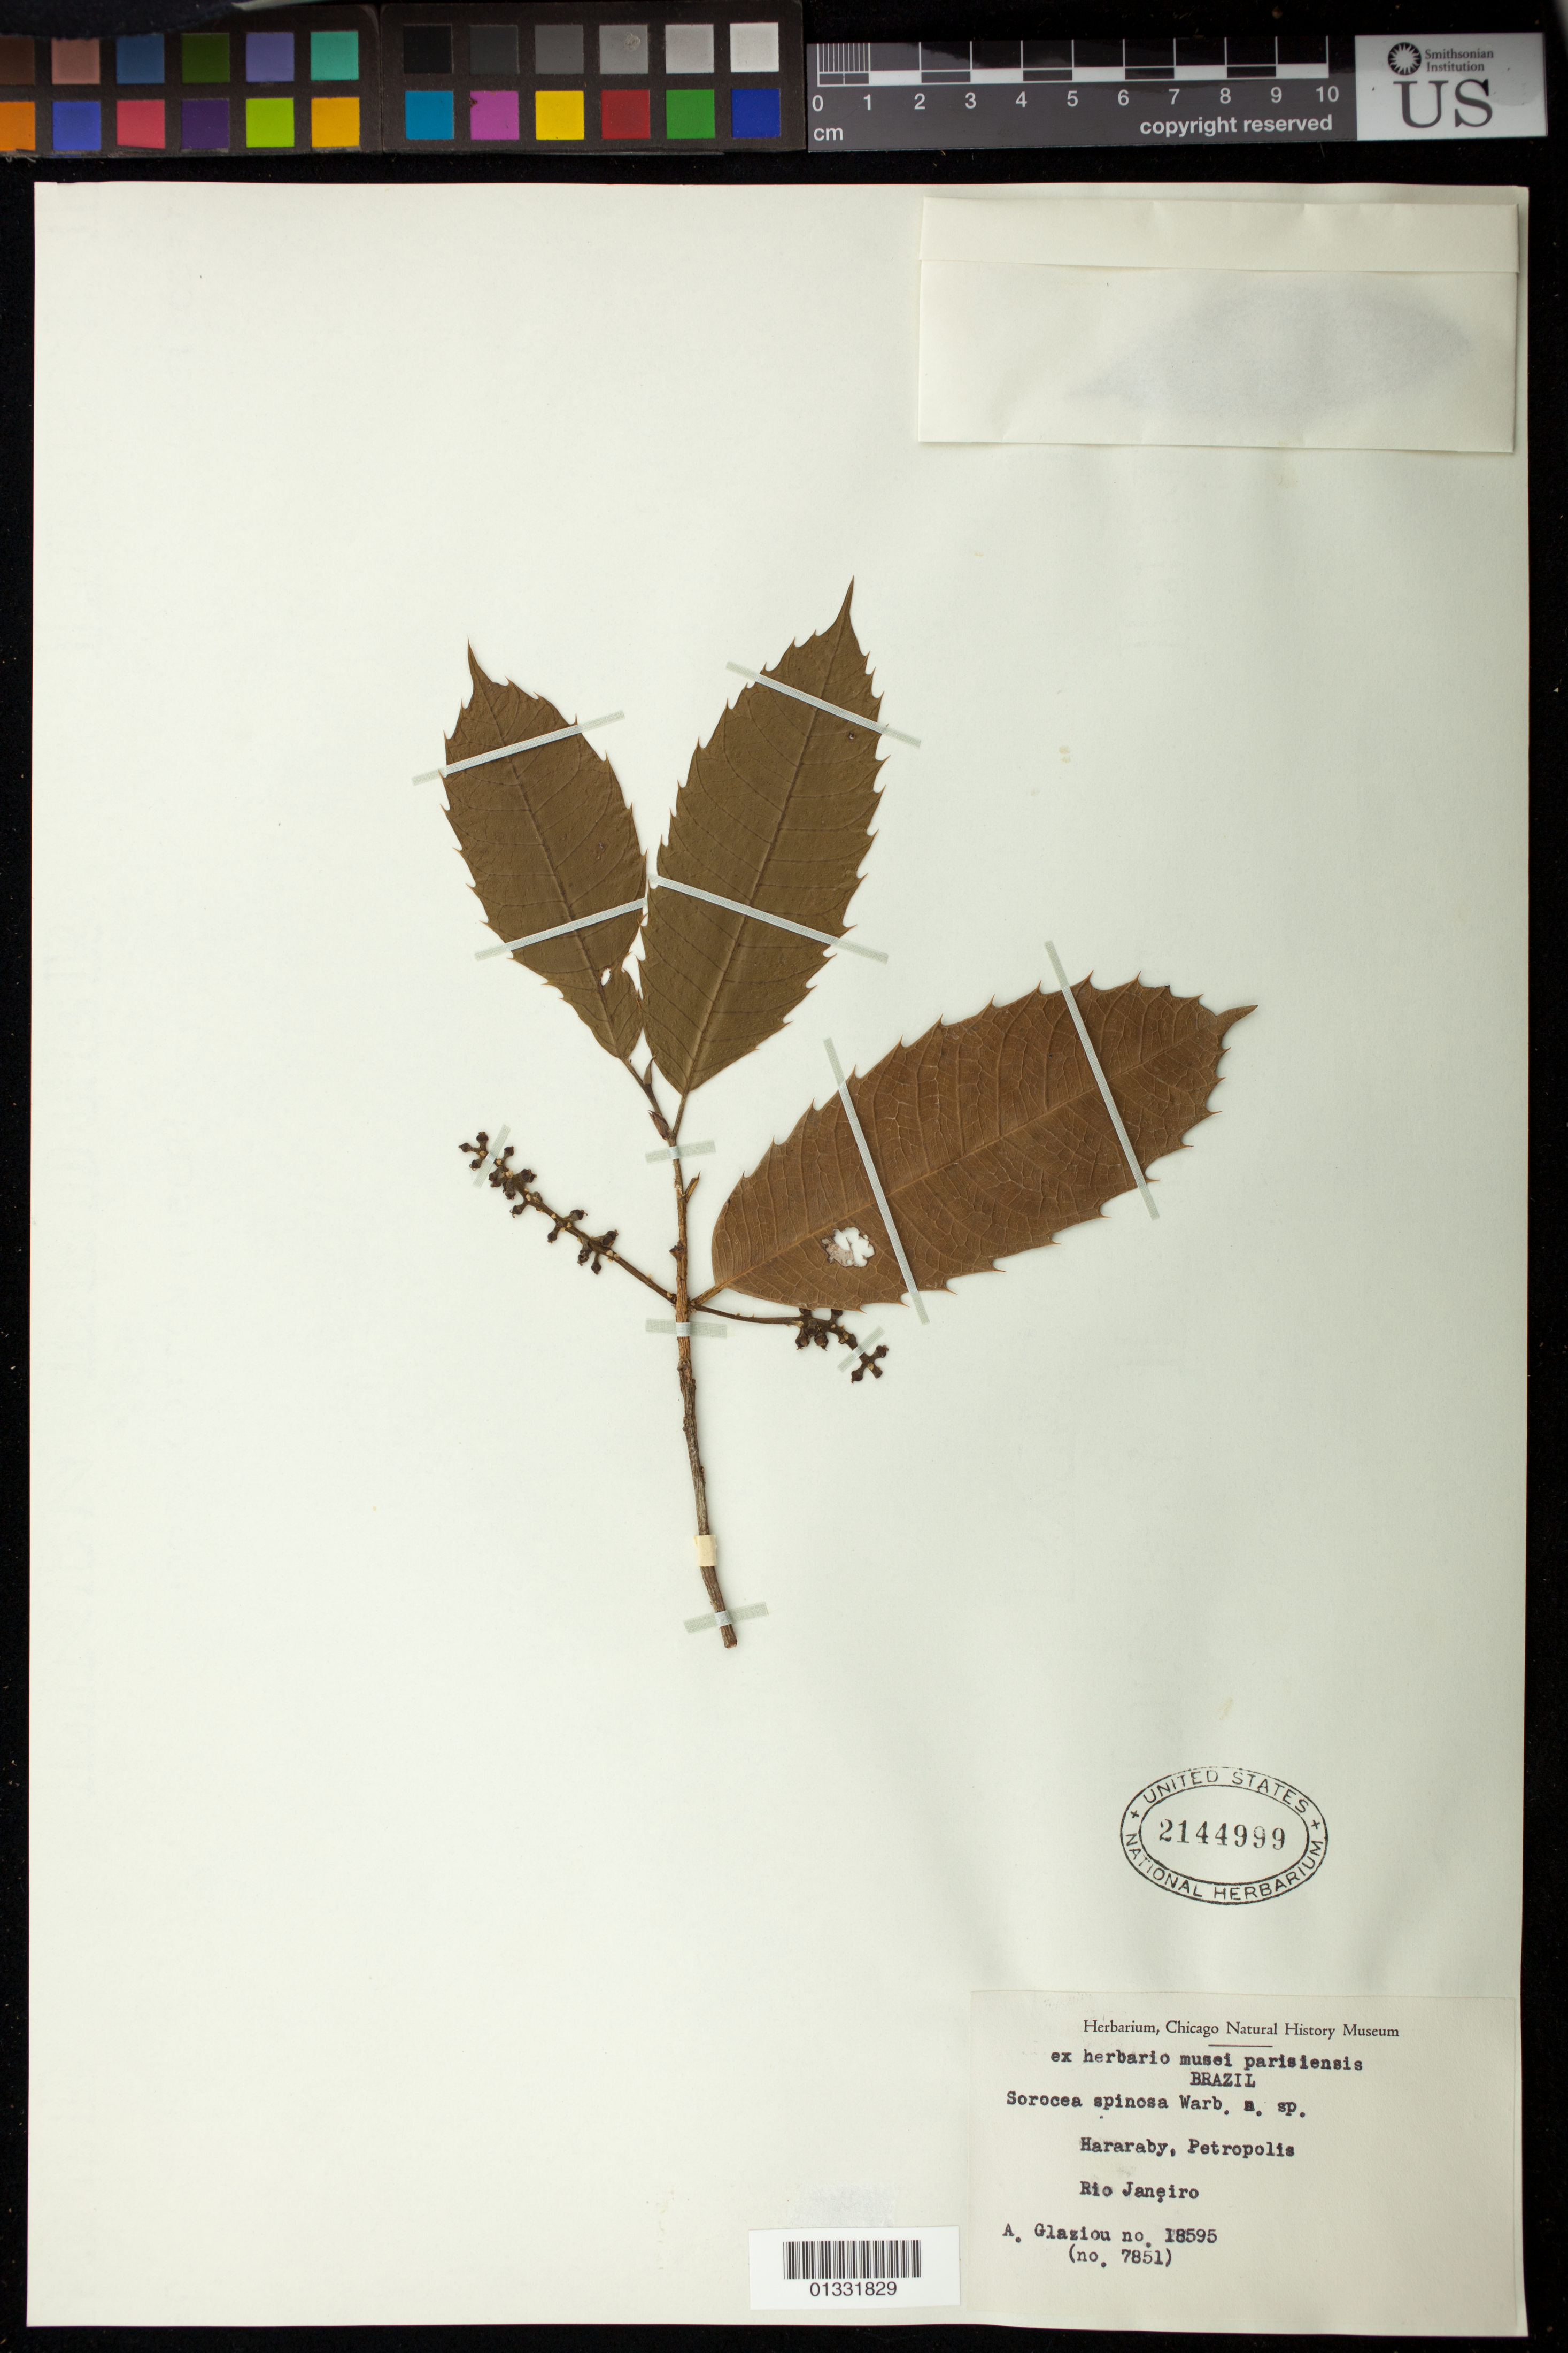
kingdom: Plantae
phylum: Tracheophyta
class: Magnoliopsida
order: Rosales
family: Moraceae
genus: Sorocea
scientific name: Sorocea bonplandii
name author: (Baill.) W.C. Burger et al.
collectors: A. F. M. Glaziou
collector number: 18595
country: Brazil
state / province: Rio de Janeiro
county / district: Petrópolis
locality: Hararaby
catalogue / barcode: US 2144999